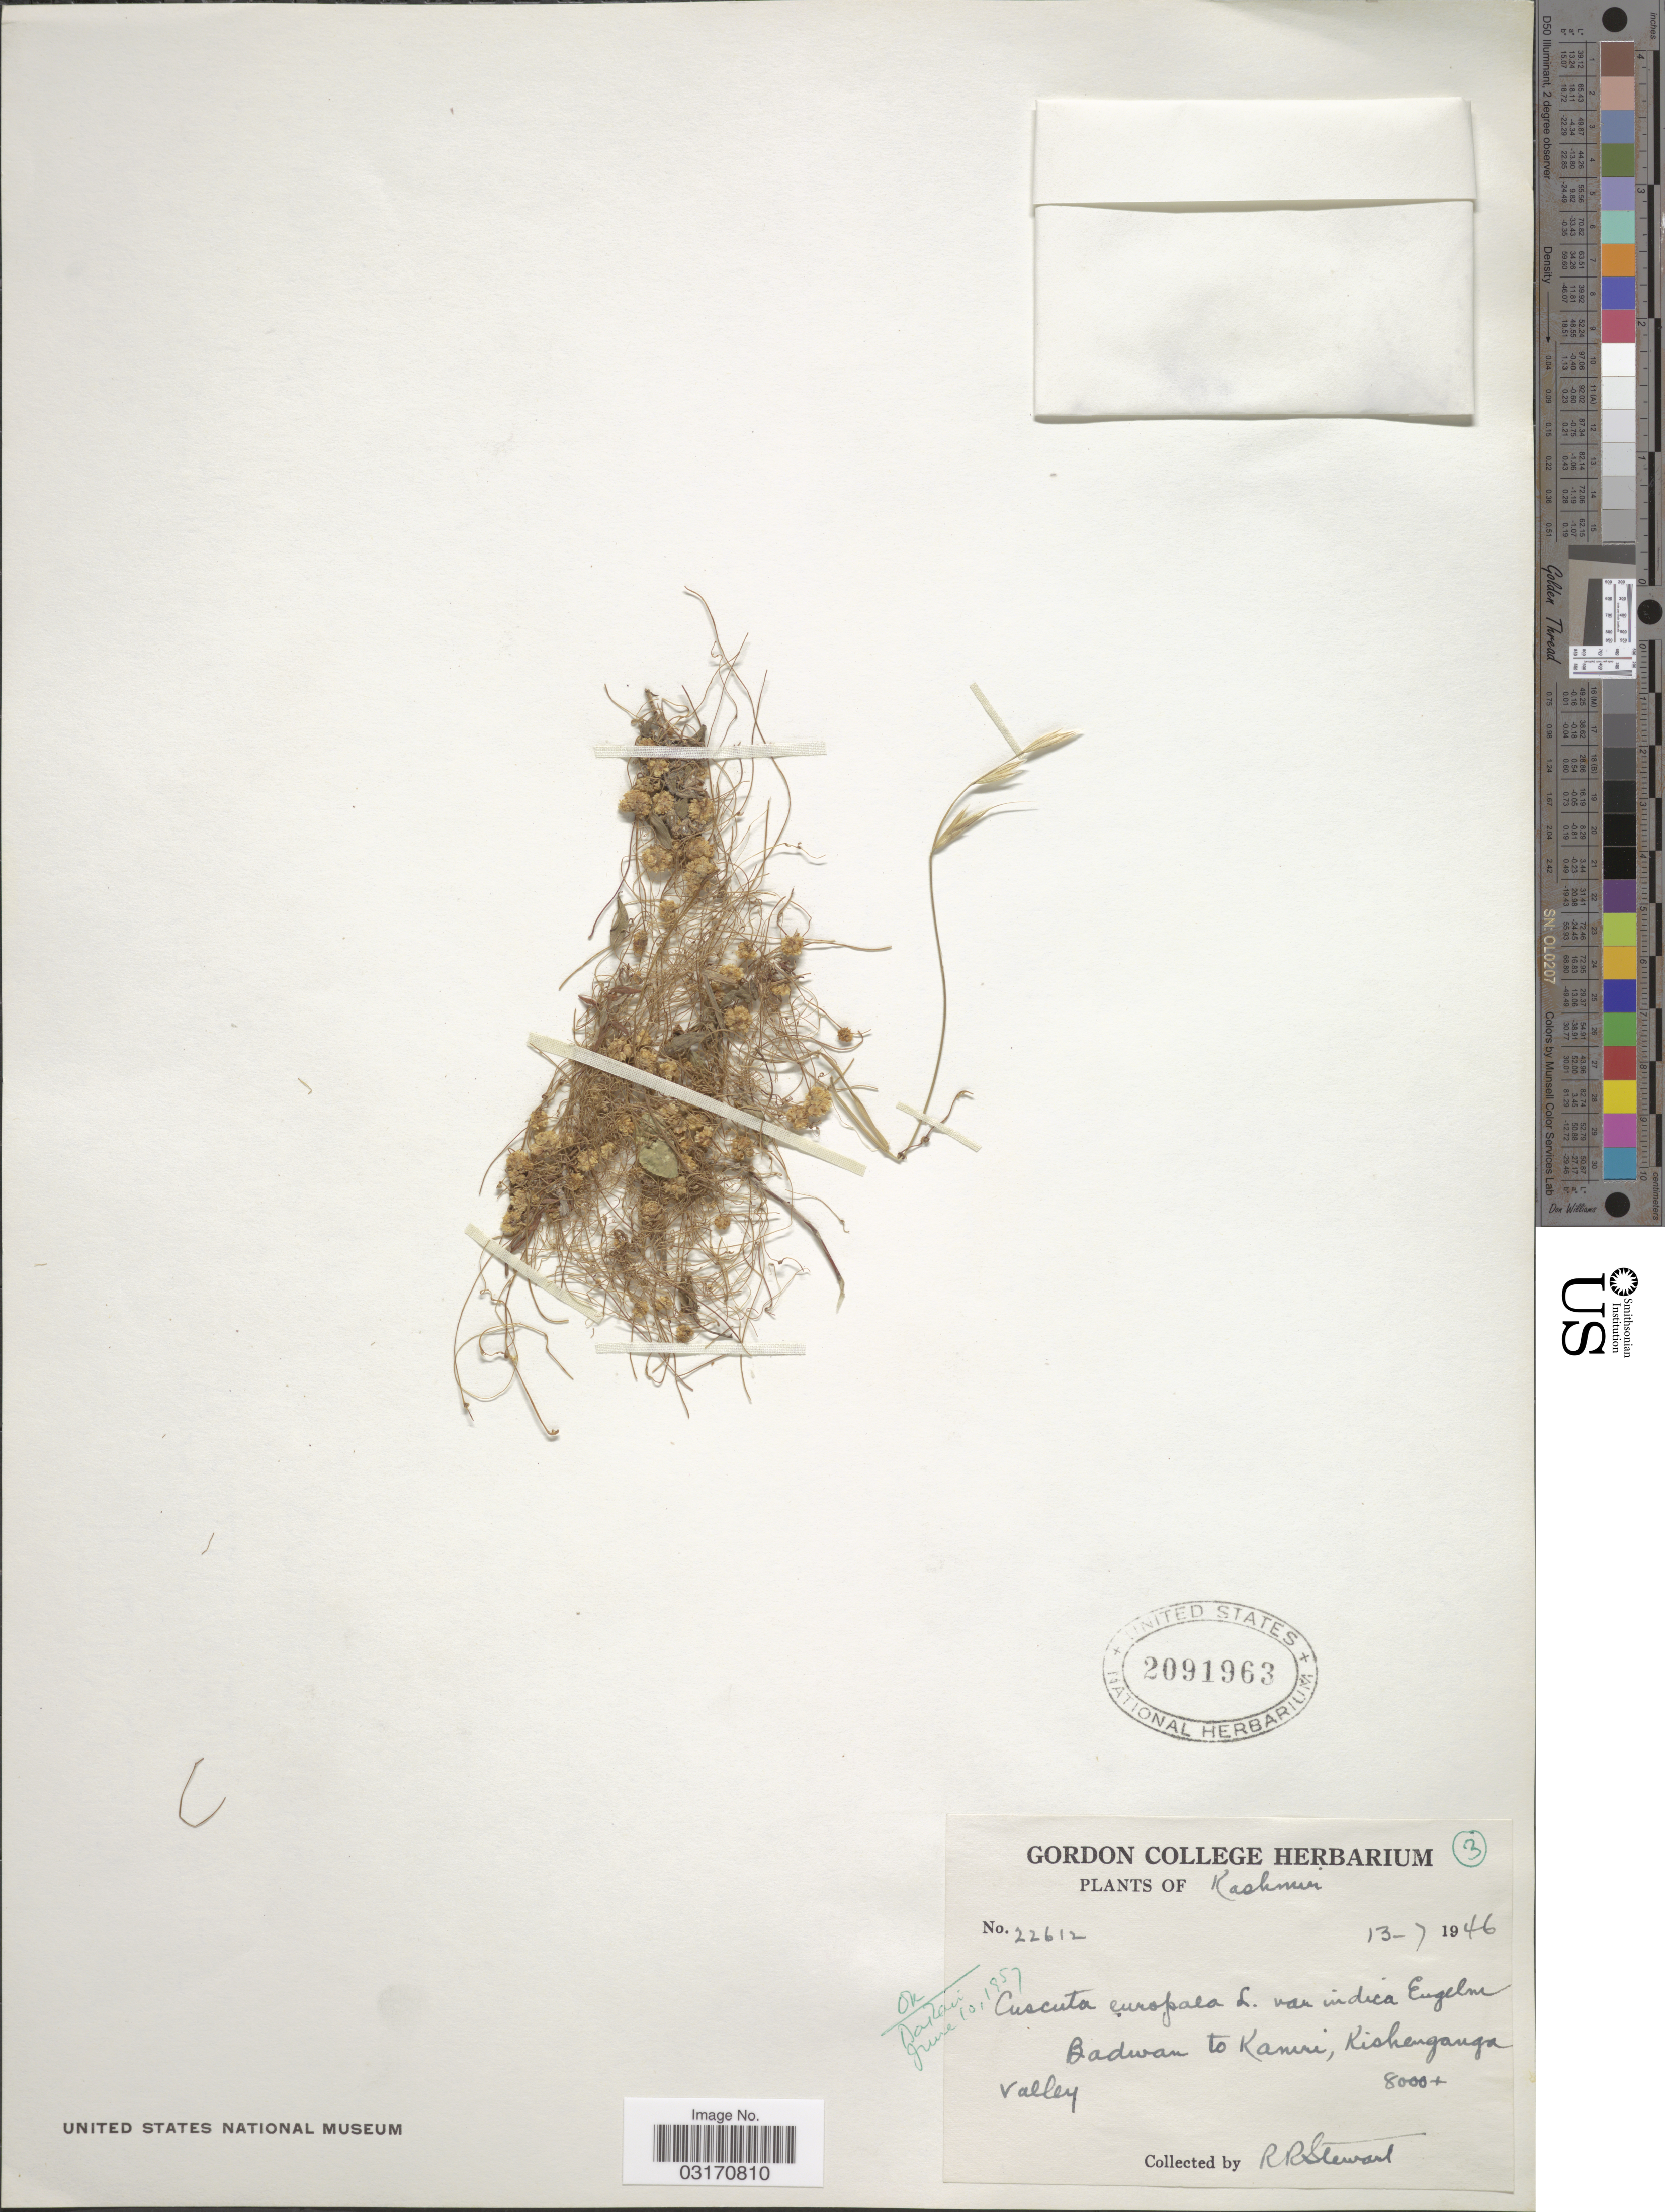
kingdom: Plantae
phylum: Tracheophyta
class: Magnoliopsida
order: Solanales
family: Convolvulaceae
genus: Cuscuta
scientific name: Cuscuta europaea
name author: L.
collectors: R. Stewart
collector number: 22612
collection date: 1946-07-13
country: India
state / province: Jammu and Kashmir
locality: Kashmir. badwan to Kamri, Kishenganga Valley.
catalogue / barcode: US 2091963